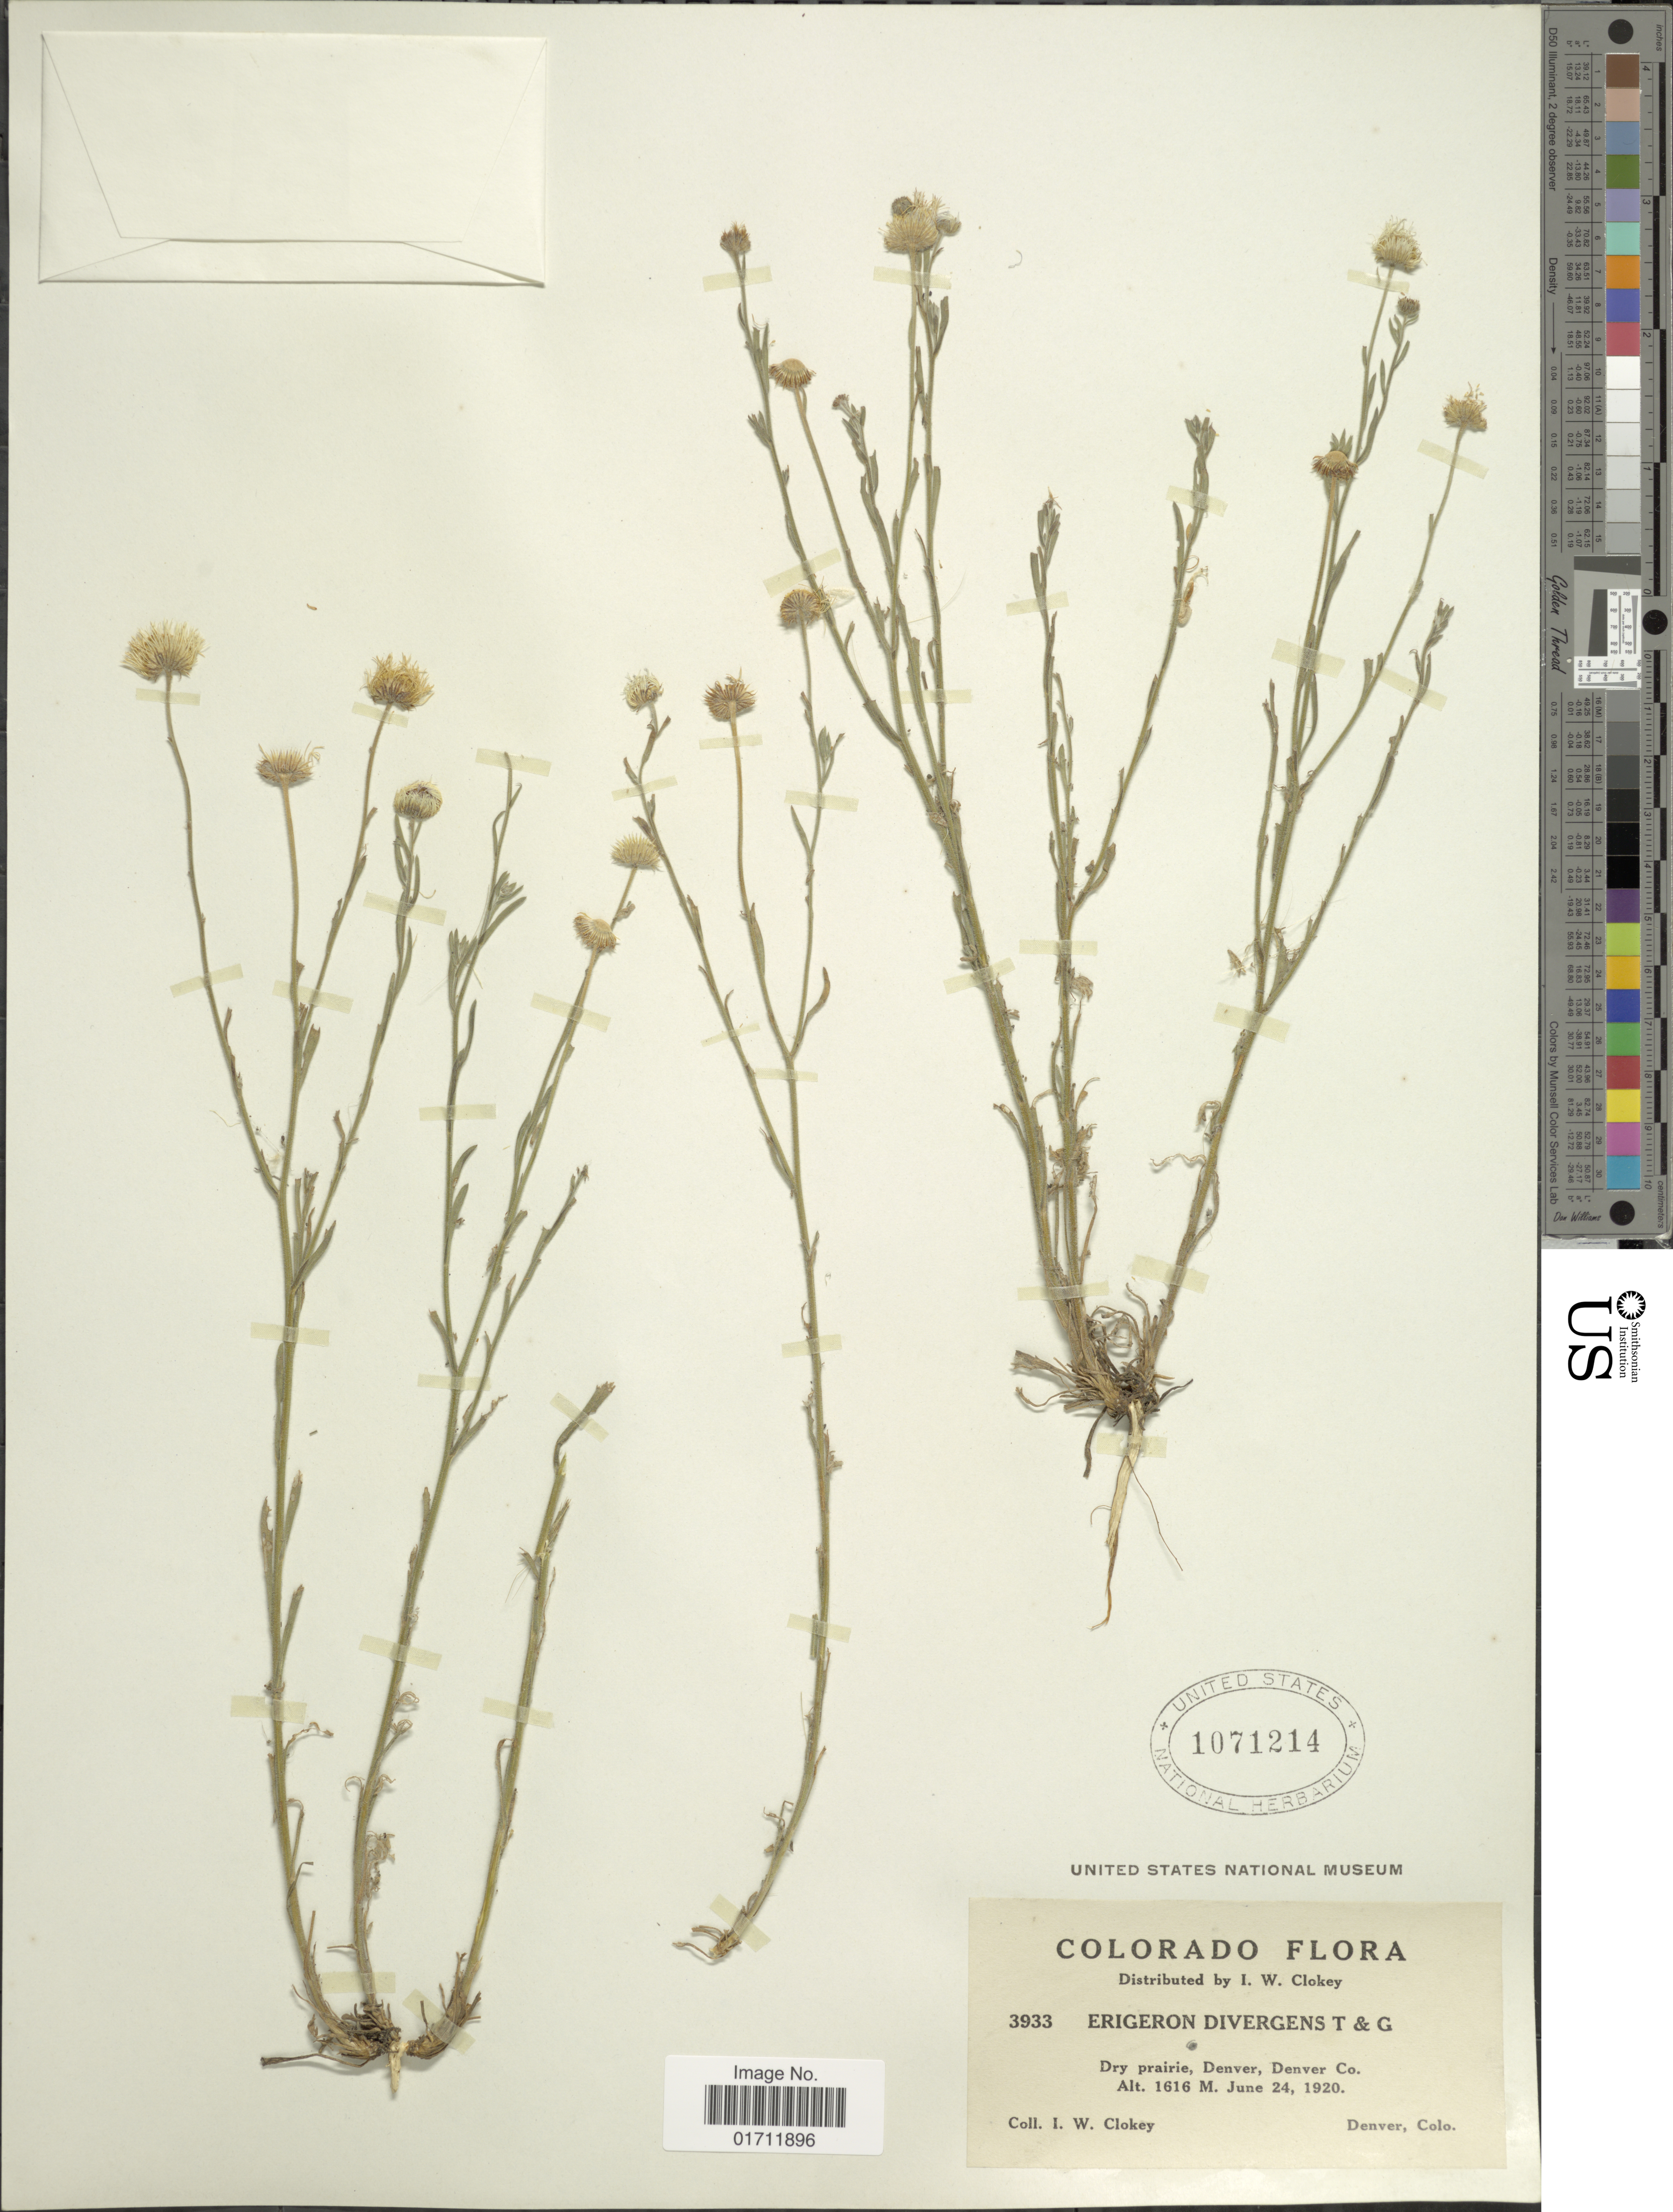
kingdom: Plantae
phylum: Tracheophyta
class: Magnoliopsida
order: Asterales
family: Asteraceae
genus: Erigeron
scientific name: Erigeron divergens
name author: Torr. & A. Gray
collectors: I. W. Clokey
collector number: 3933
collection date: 1920-06-24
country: United States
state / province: Colorado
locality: Dry prairie, Denver, Dnenver co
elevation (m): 1616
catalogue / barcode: US 1071214